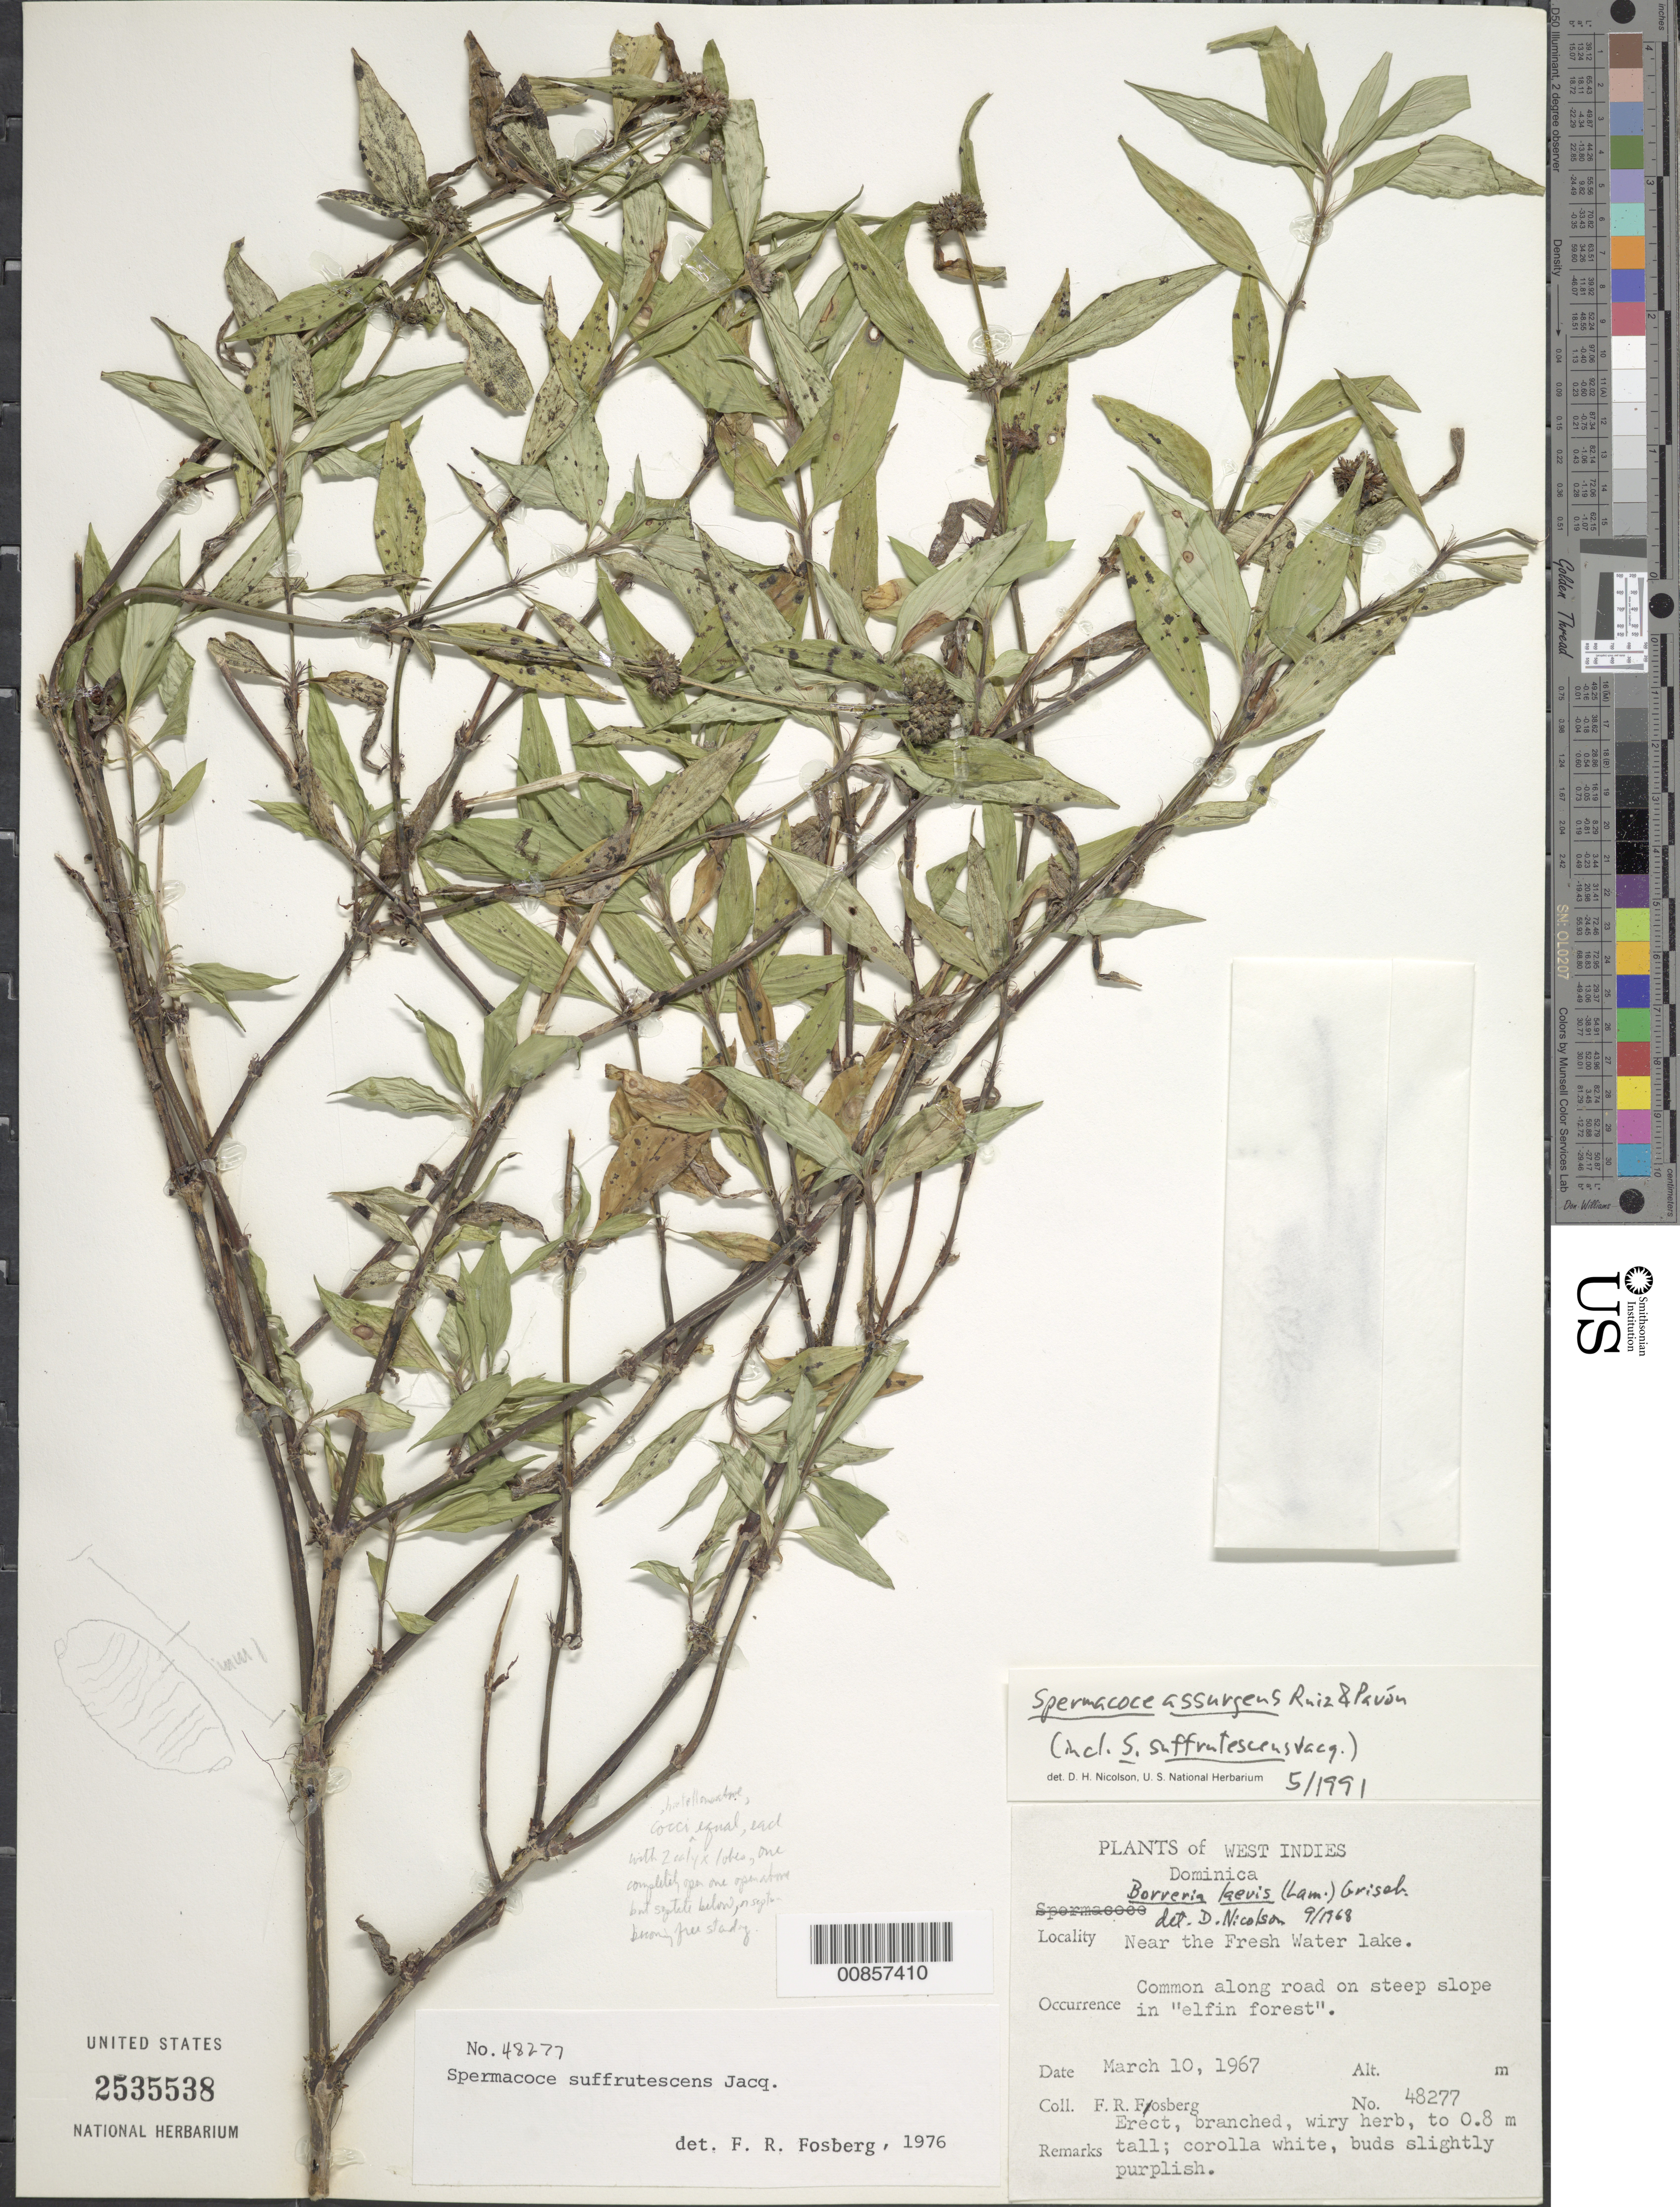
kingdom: Plantae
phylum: Tracheophyta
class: Magnoliopsida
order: Gentianales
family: Rubiaceae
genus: Spermacoce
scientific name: Spermacoce remota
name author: Lam.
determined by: Nicolson, Dan H.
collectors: F. R. Fosberg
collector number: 48277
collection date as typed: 10 Mar 1967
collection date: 1967-03-10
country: Dominica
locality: Near the Fresh Water lake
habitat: Along road on steep slope in "elfin forest"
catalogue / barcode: US 2535538